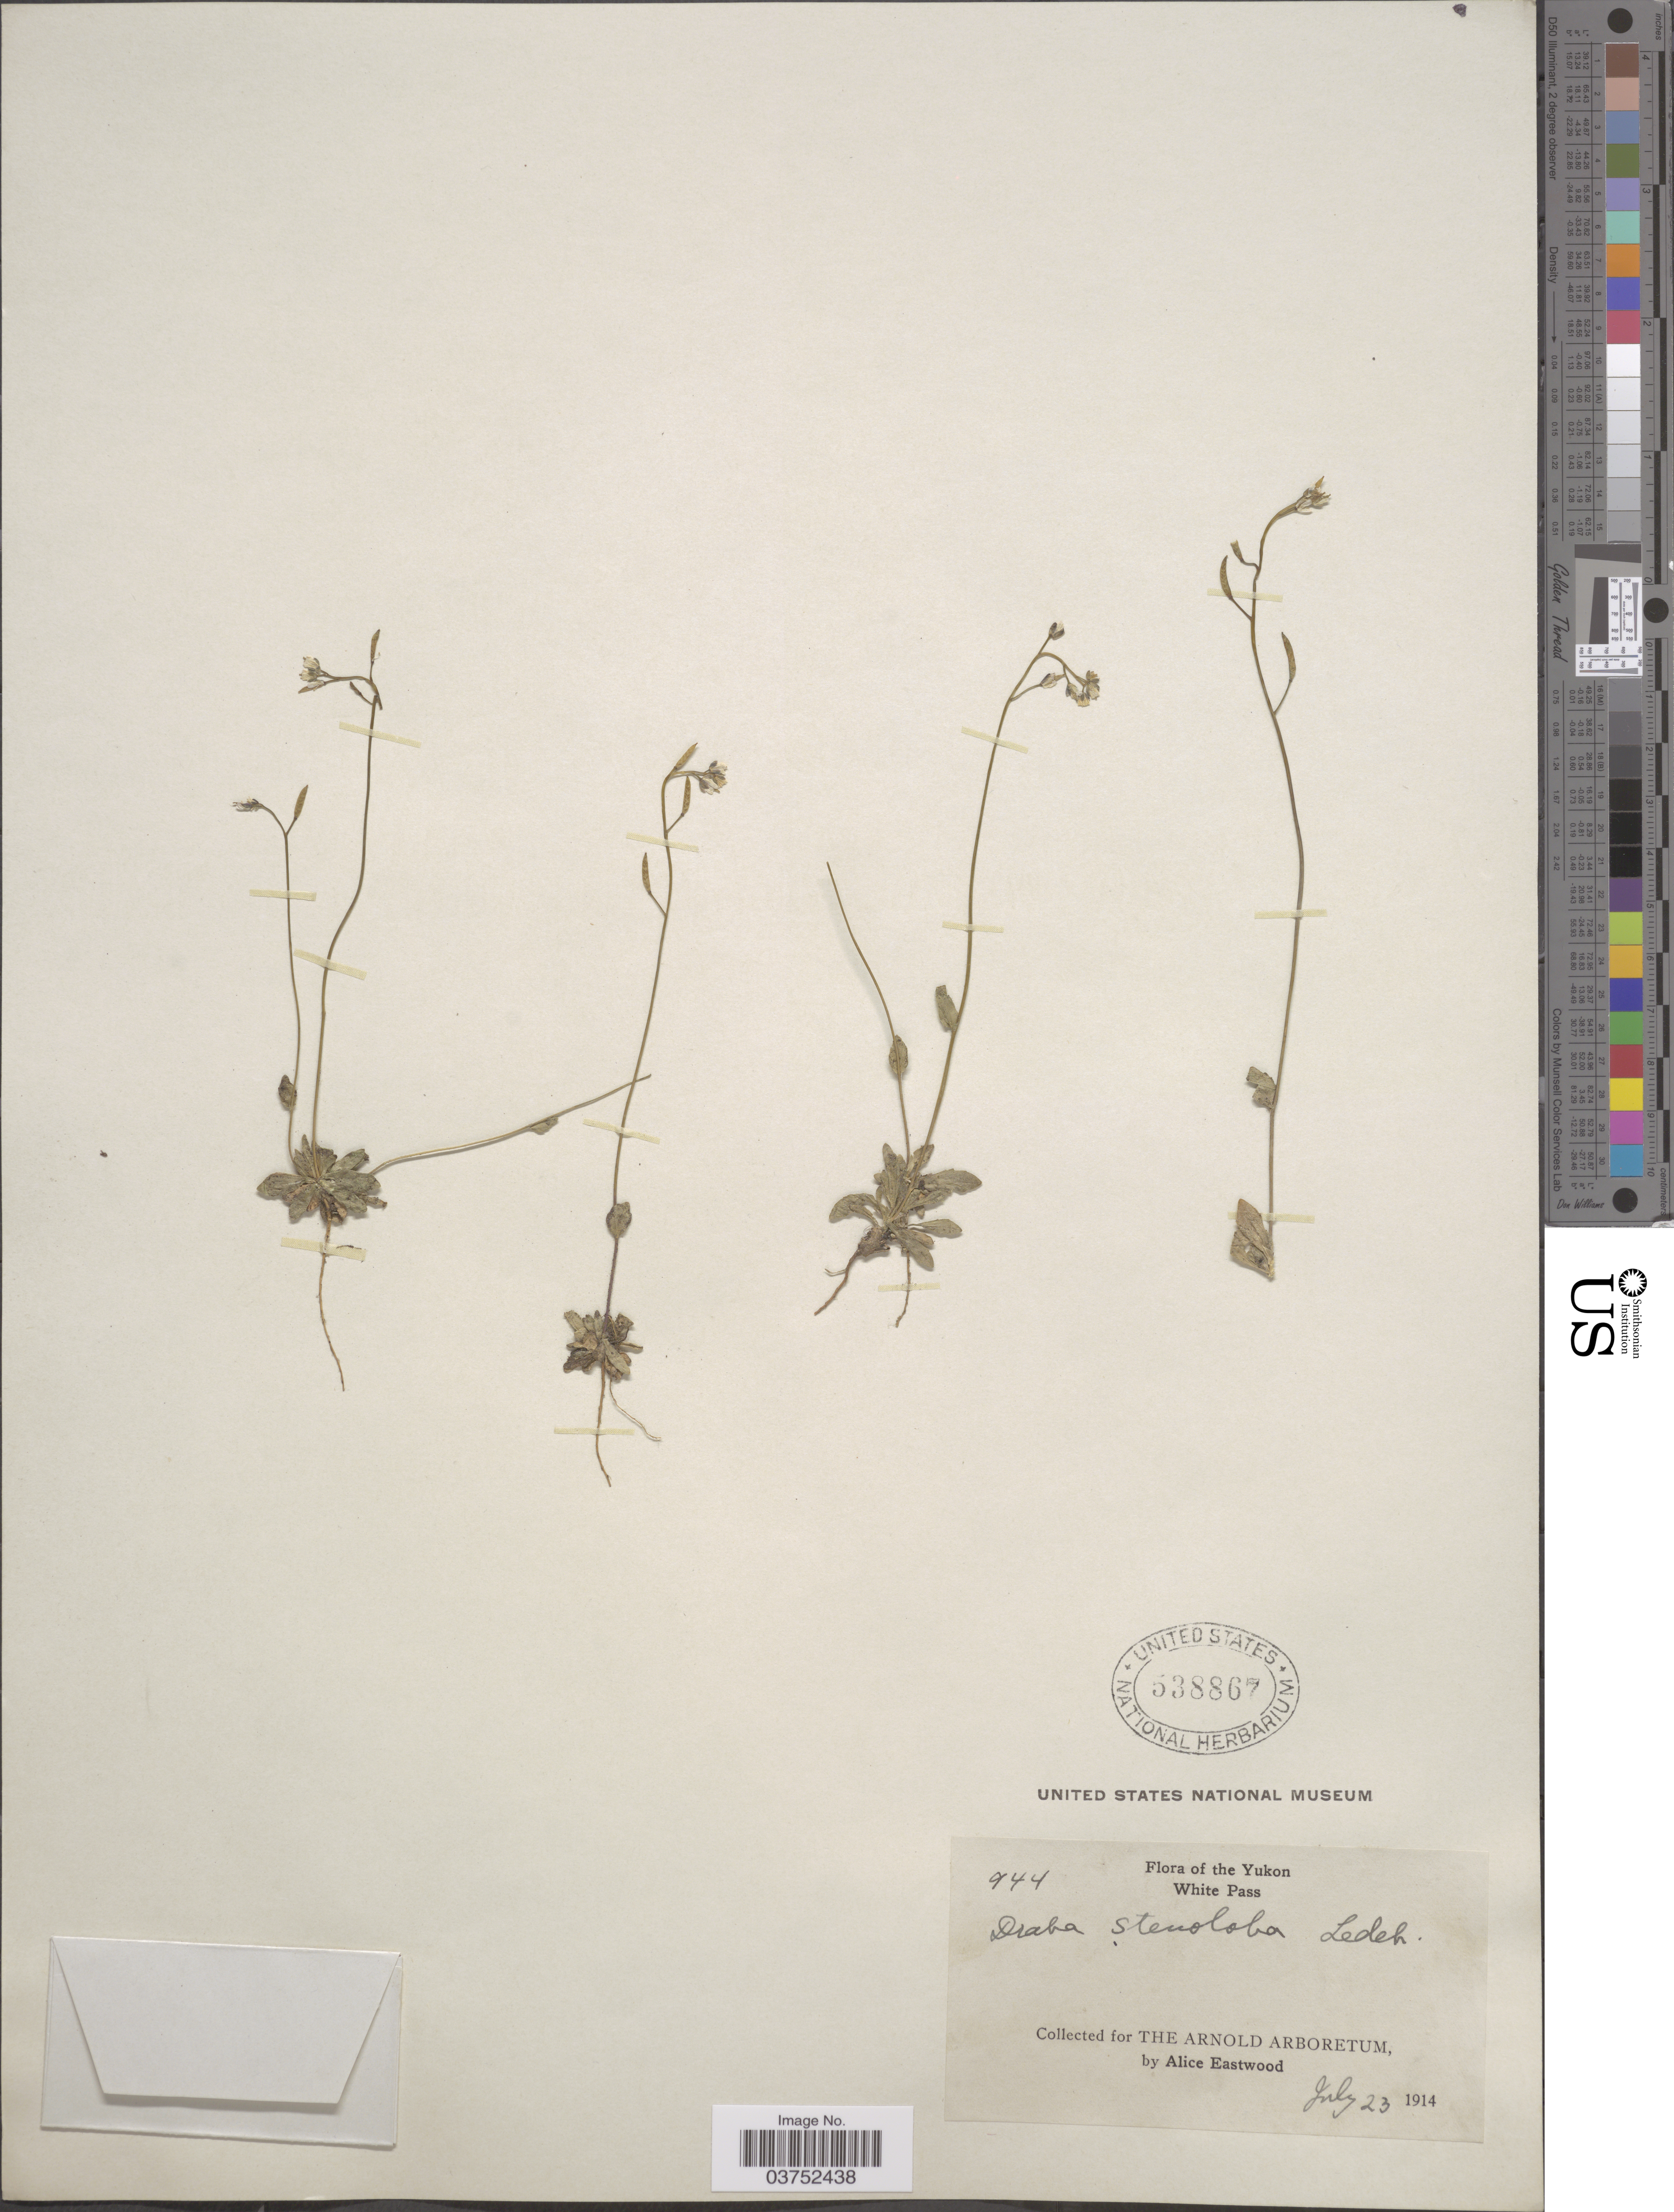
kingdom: Plantae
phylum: Tracheophyta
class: Magnoliopsida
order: Brassicales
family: Brassicaceae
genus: Draba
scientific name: Draba stenoloba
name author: Ledeb.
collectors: A. Eastwood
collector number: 944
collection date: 1914-07-23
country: Canada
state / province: Yukon Territory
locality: The Yukon. White Pass.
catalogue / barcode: US 538867